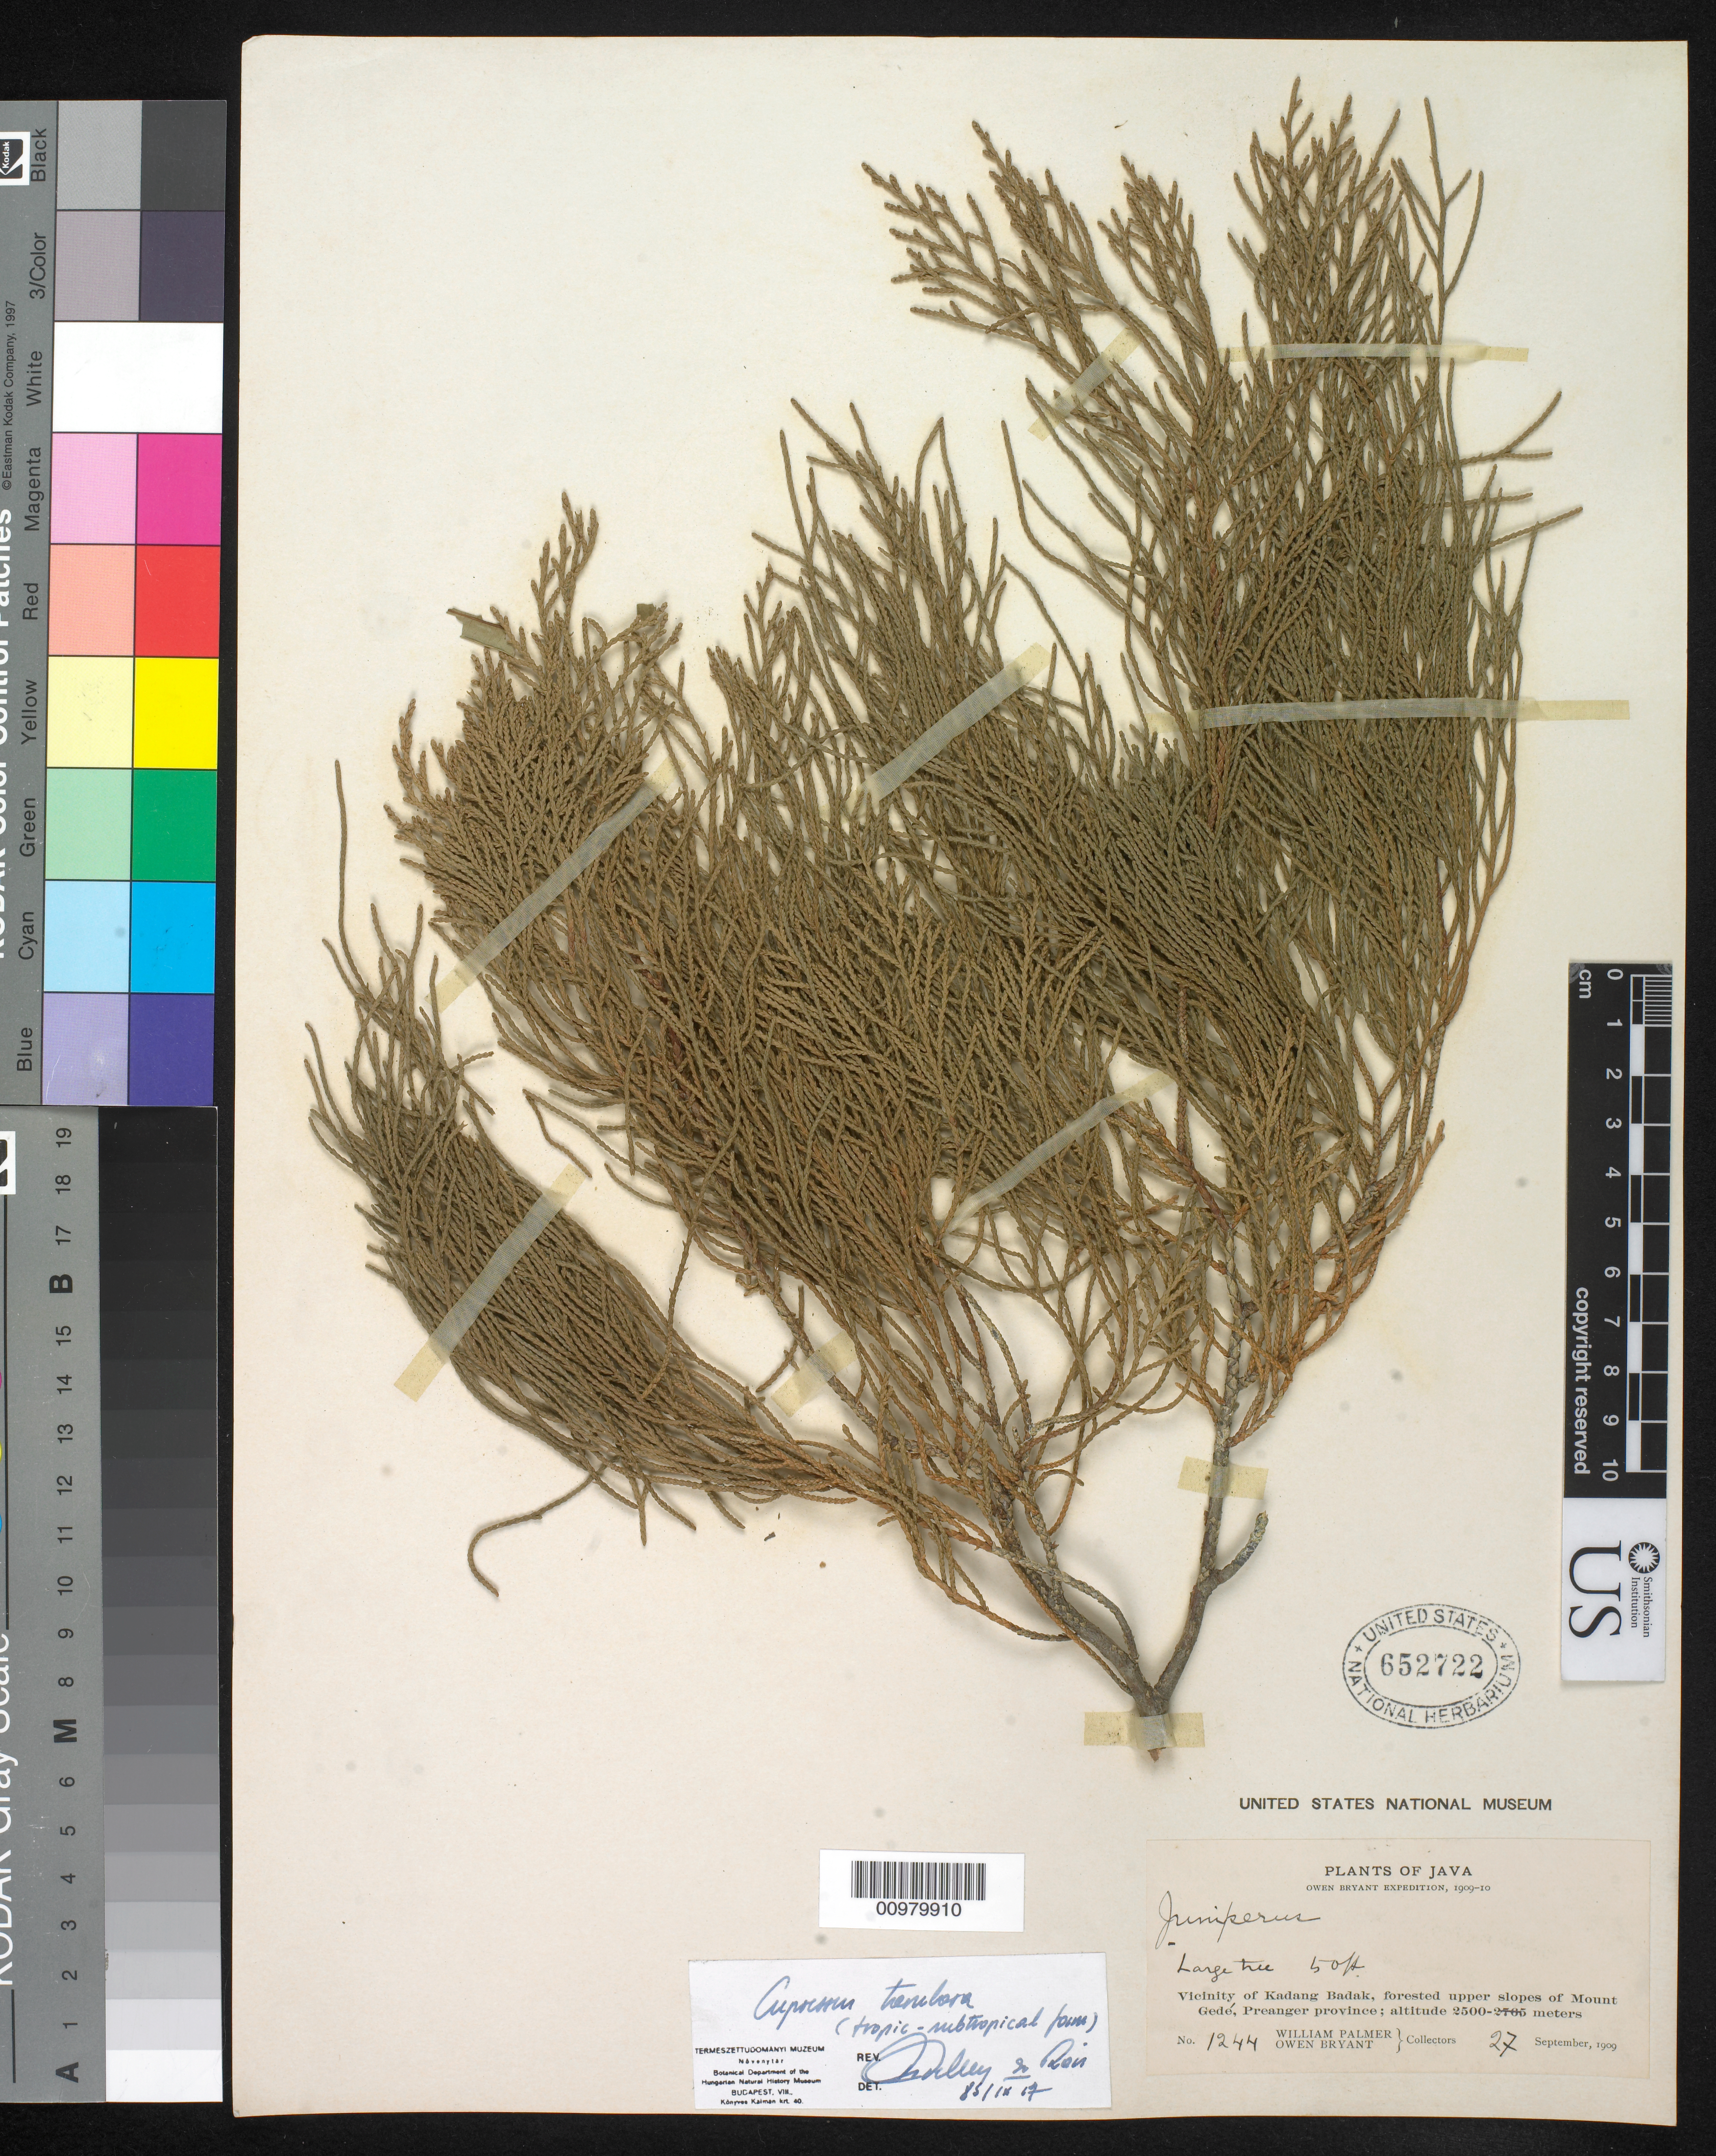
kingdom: Plantae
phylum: Tracheophyta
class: Pinopsida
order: Pinales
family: Cupressaceae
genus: Cupressus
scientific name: Cupressus torulosa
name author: D. Don ex Lamb.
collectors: W. Palmer & O. Bryant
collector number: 1244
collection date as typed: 27 Sep 1909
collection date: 1909-09-27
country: Indonesia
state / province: Java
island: Java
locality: Java, Preanger Province,forested slopes of Mt. Gede, Vacinity of Kadang Badak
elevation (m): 2500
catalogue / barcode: US 652722